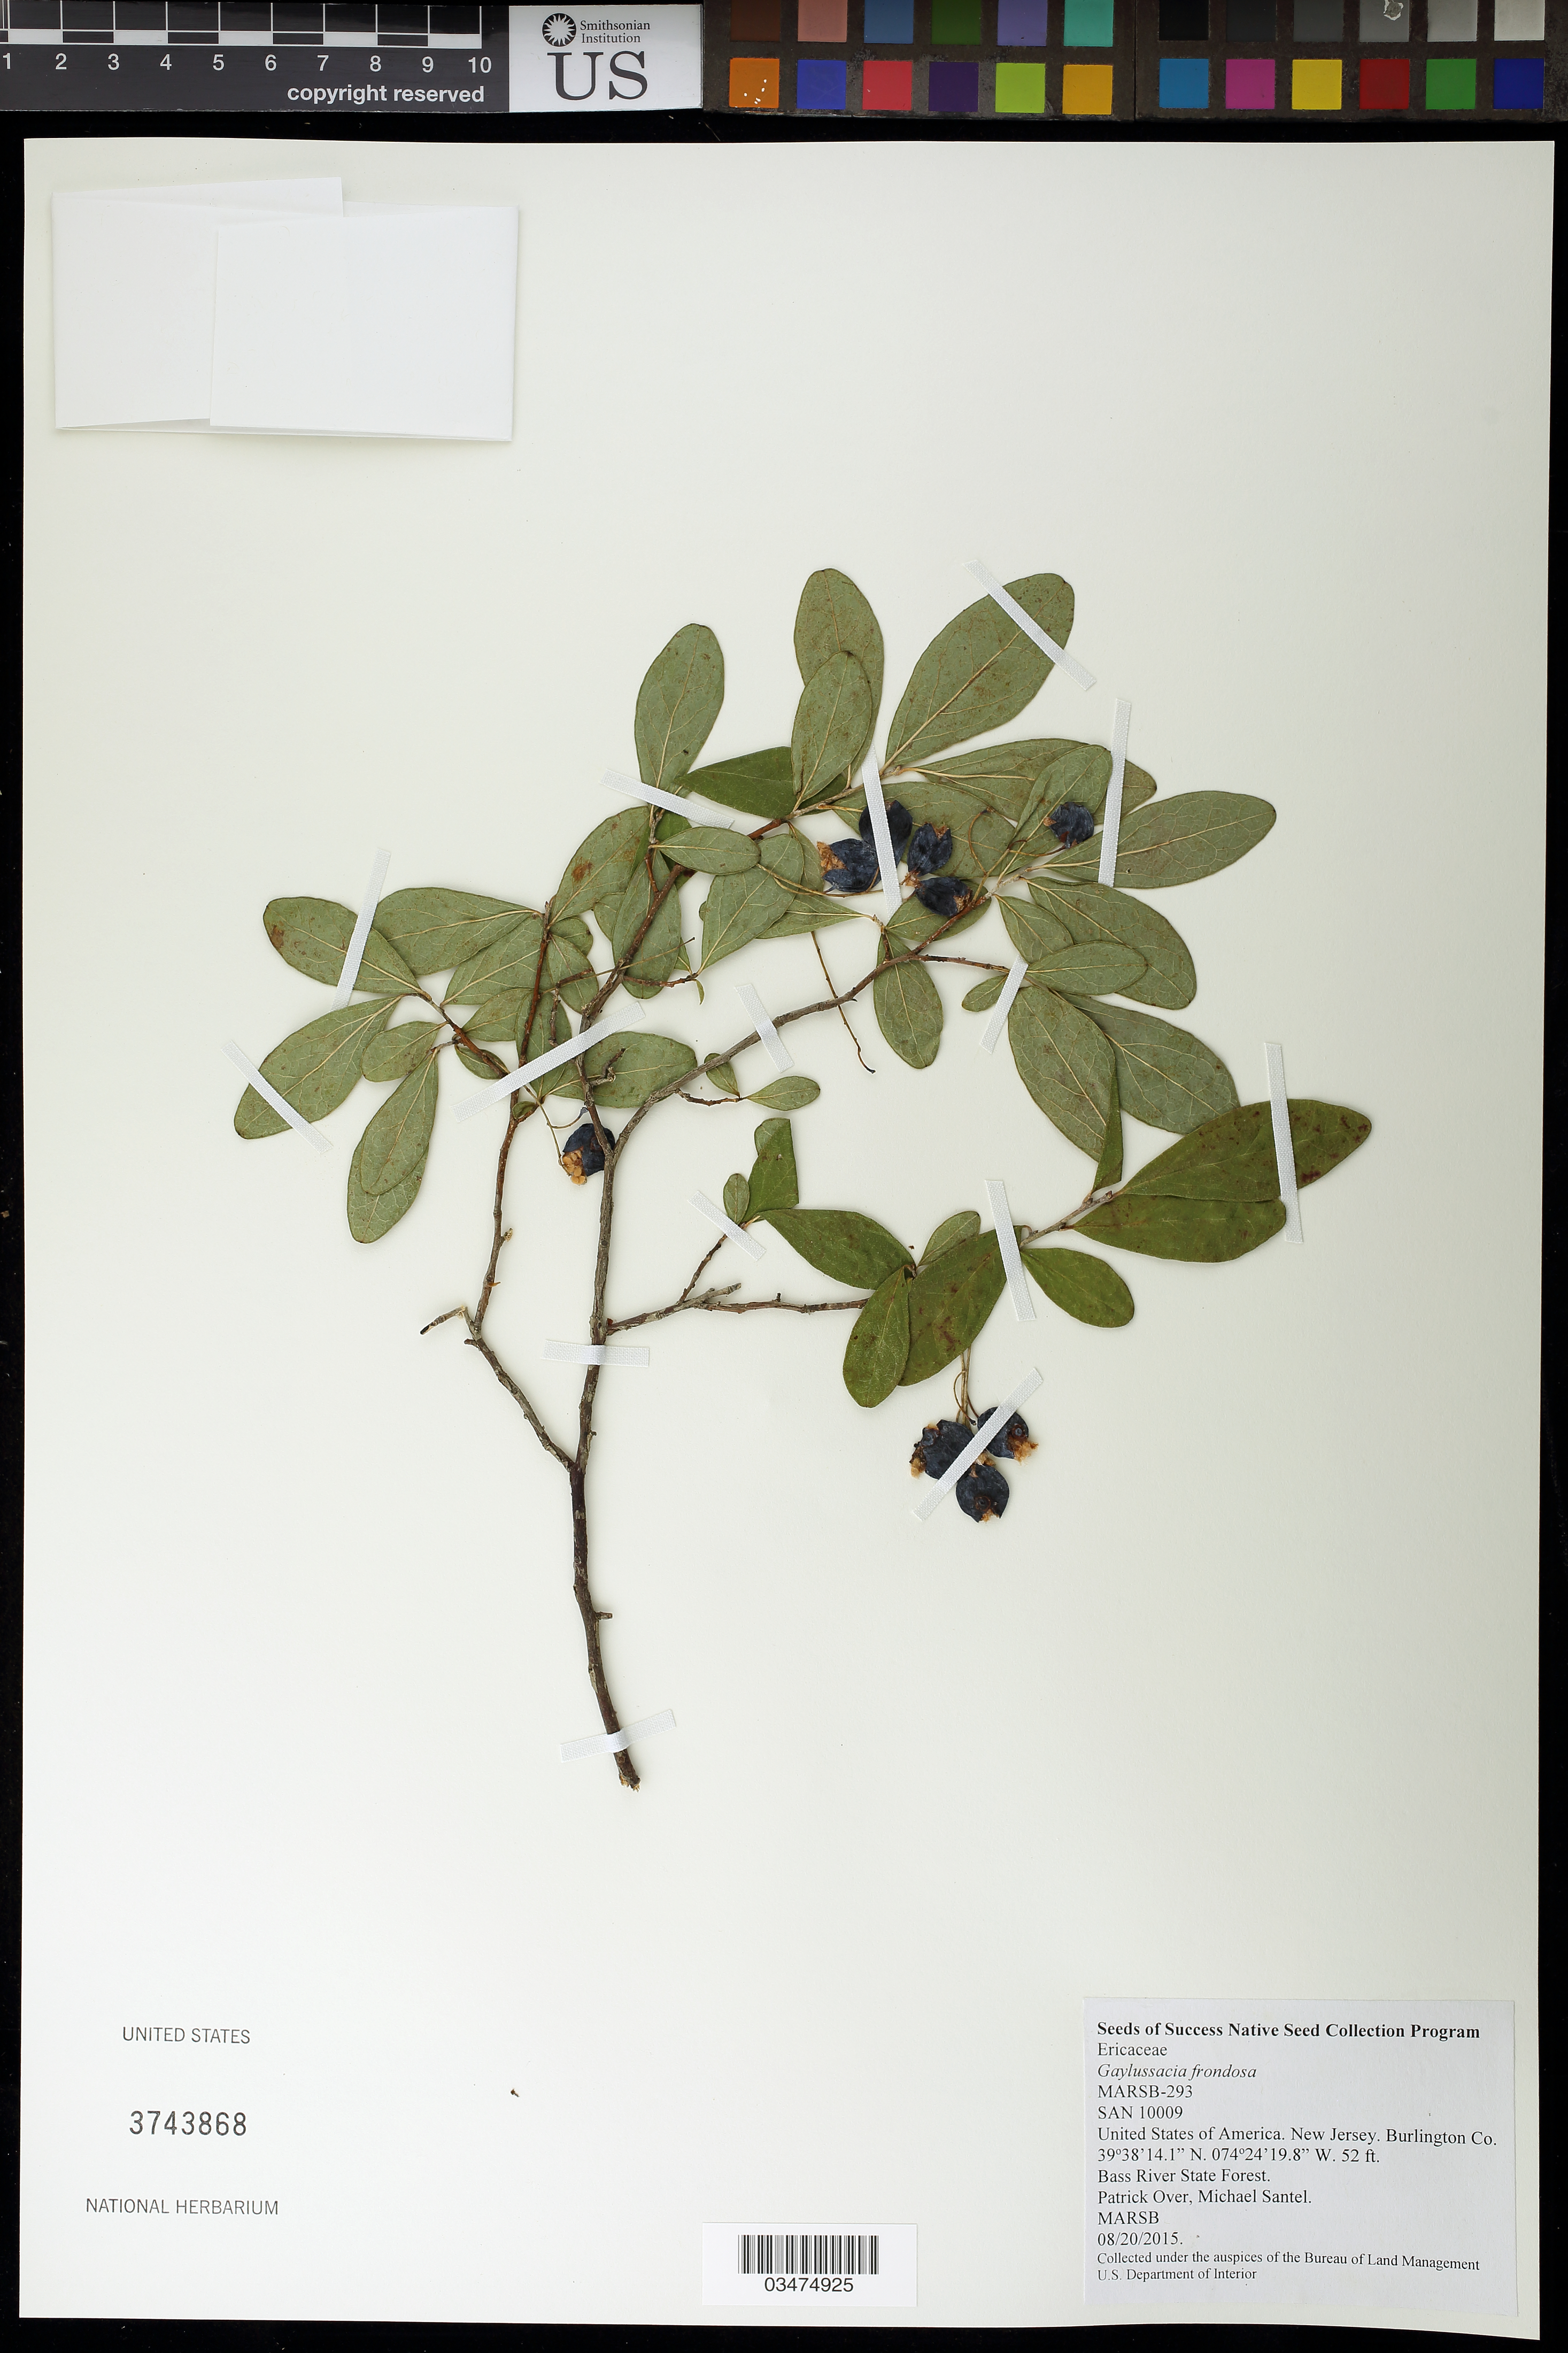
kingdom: Plantae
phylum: Tracheophyta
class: Magnoliopsida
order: Ericales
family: Ericaceae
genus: Gaylussacia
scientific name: Gaylussacia frondosa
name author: (L.) Torr. & A. Gray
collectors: P. Over & M. Santel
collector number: MARSB-293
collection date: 2015-08-25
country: United States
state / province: New Jersey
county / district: Burlington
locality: Bass River State Forest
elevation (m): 16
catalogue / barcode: US 3743868